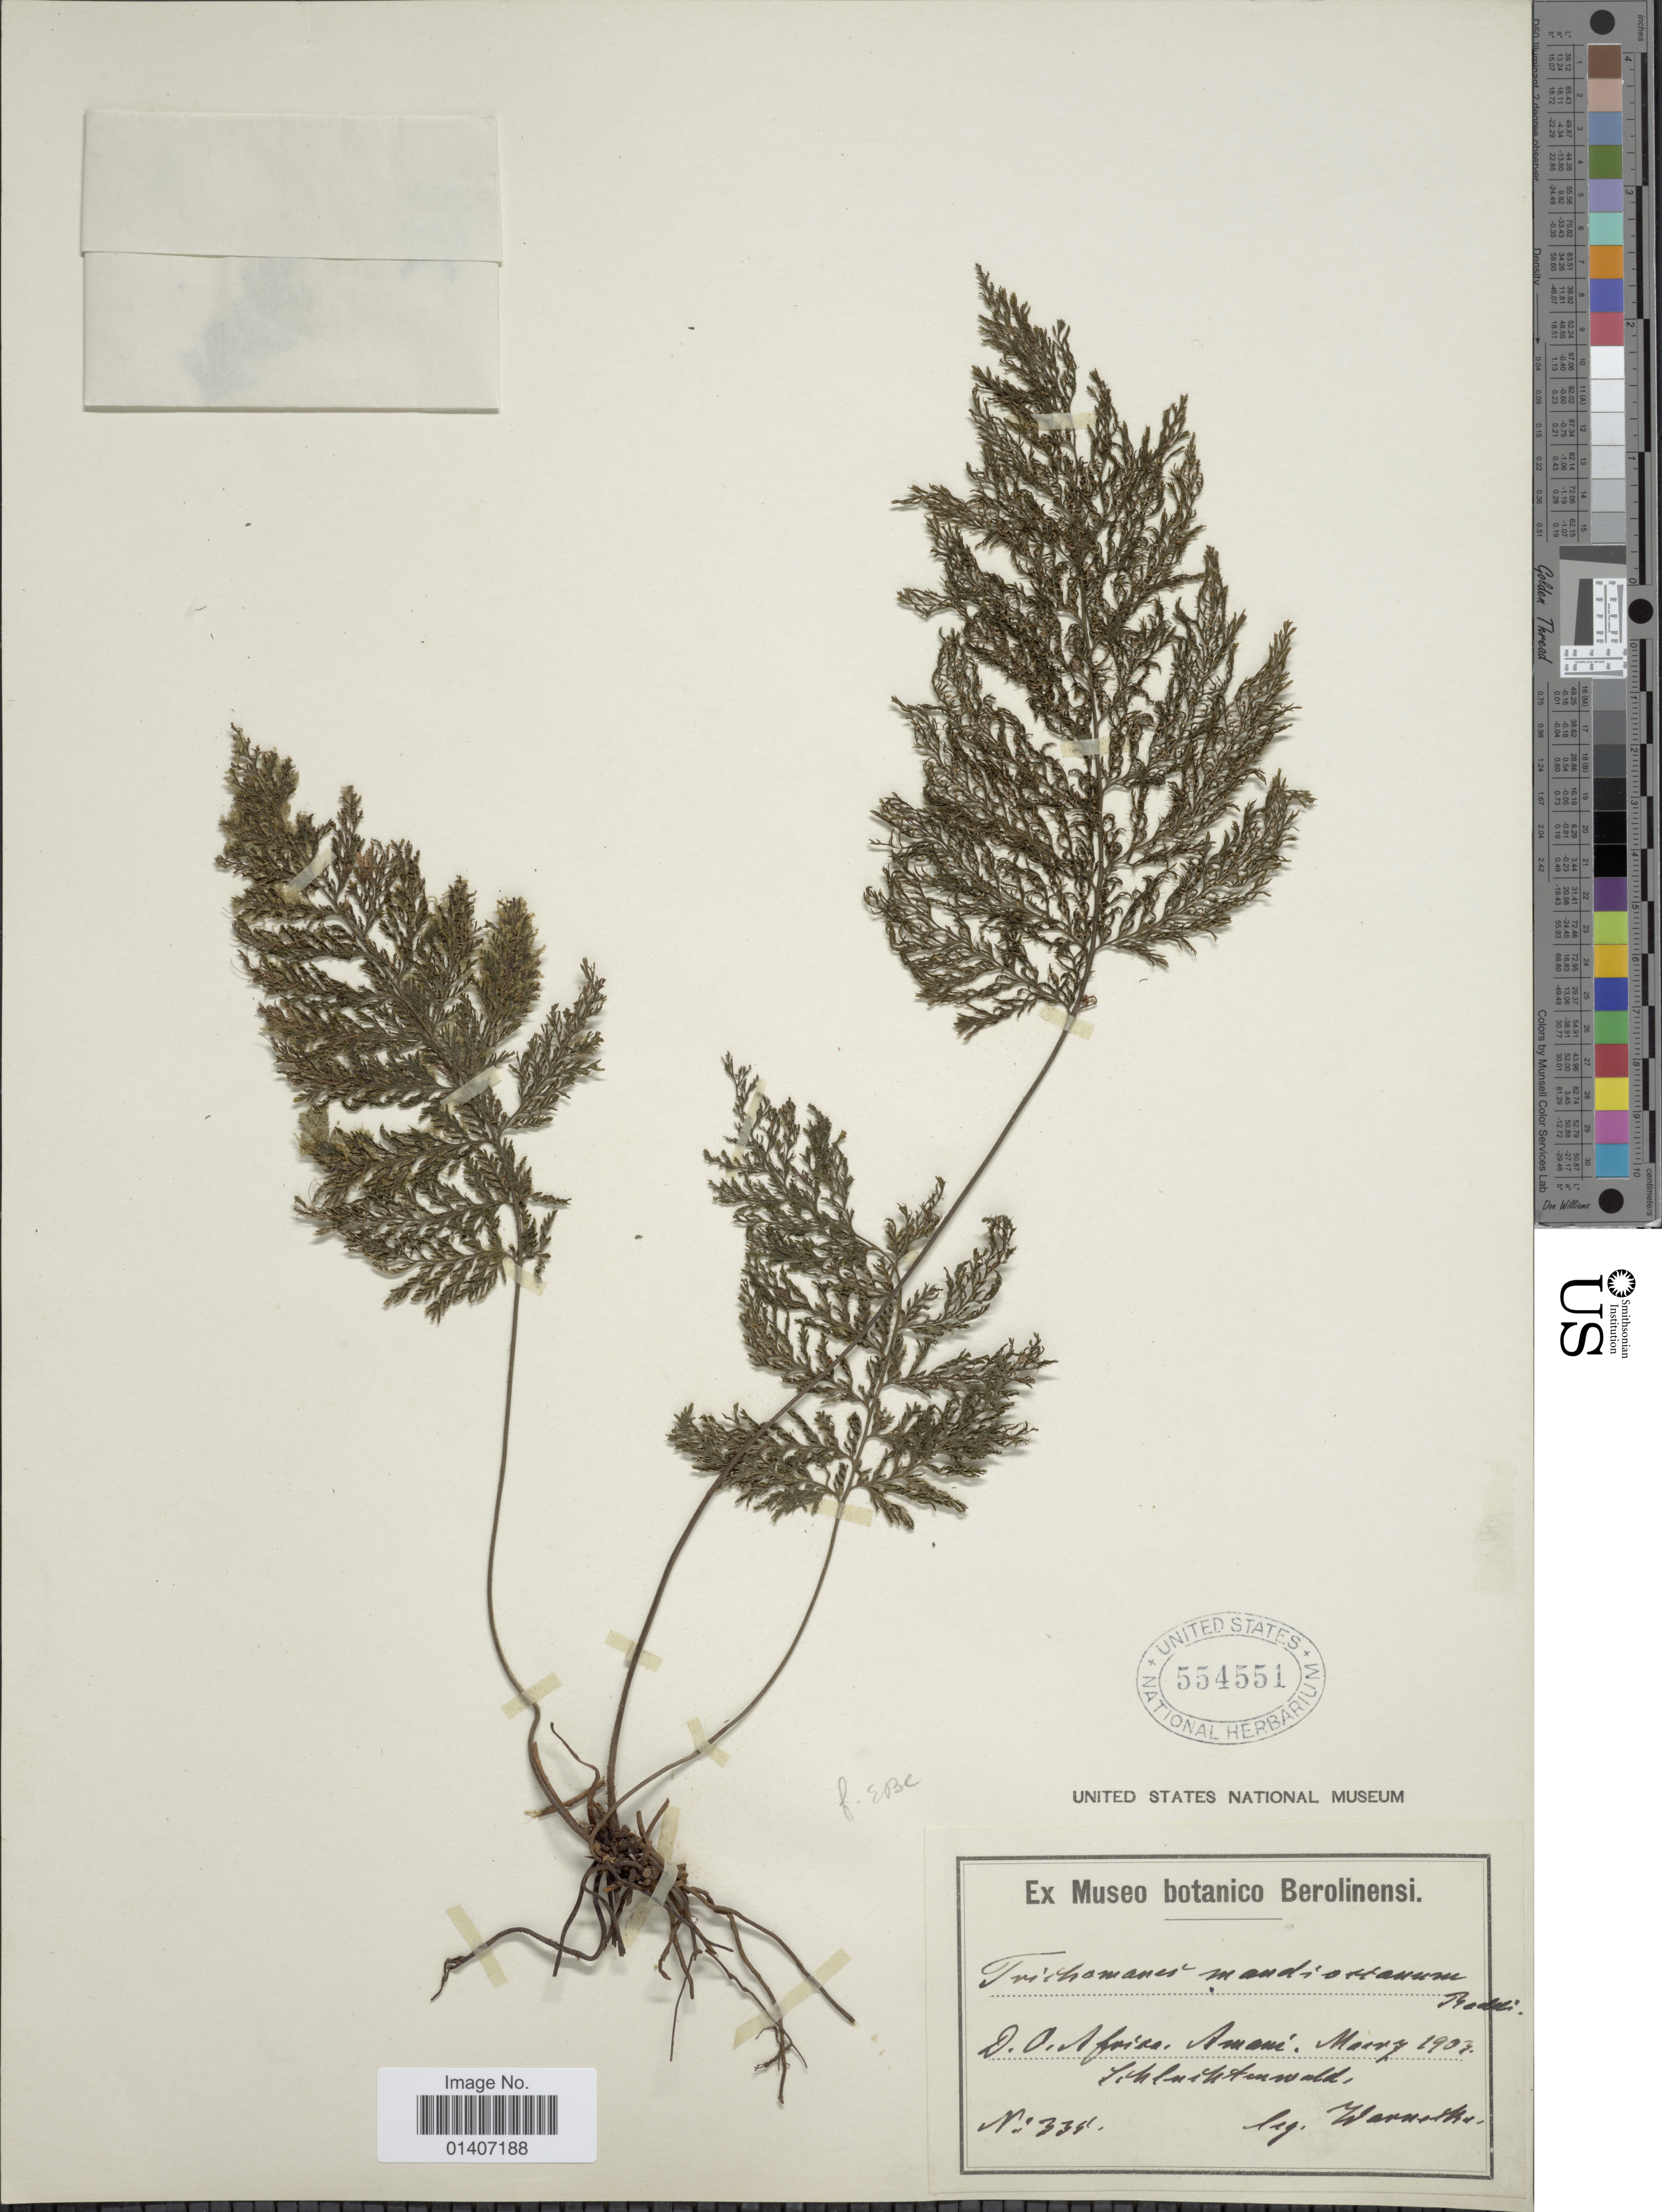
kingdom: Plantae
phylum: Tracheophyta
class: Polypodiopsida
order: Hymenophyllales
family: Hymenophyllaceae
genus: Abrodictyum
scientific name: Abrodictyum cupressoides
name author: (Desv.) Ebihara & Dubuisson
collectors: -. Warnecke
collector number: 335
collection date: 1903-03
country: Tanzania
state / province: Tanga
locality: D.O. Africa Amani.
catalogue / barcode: US 554551